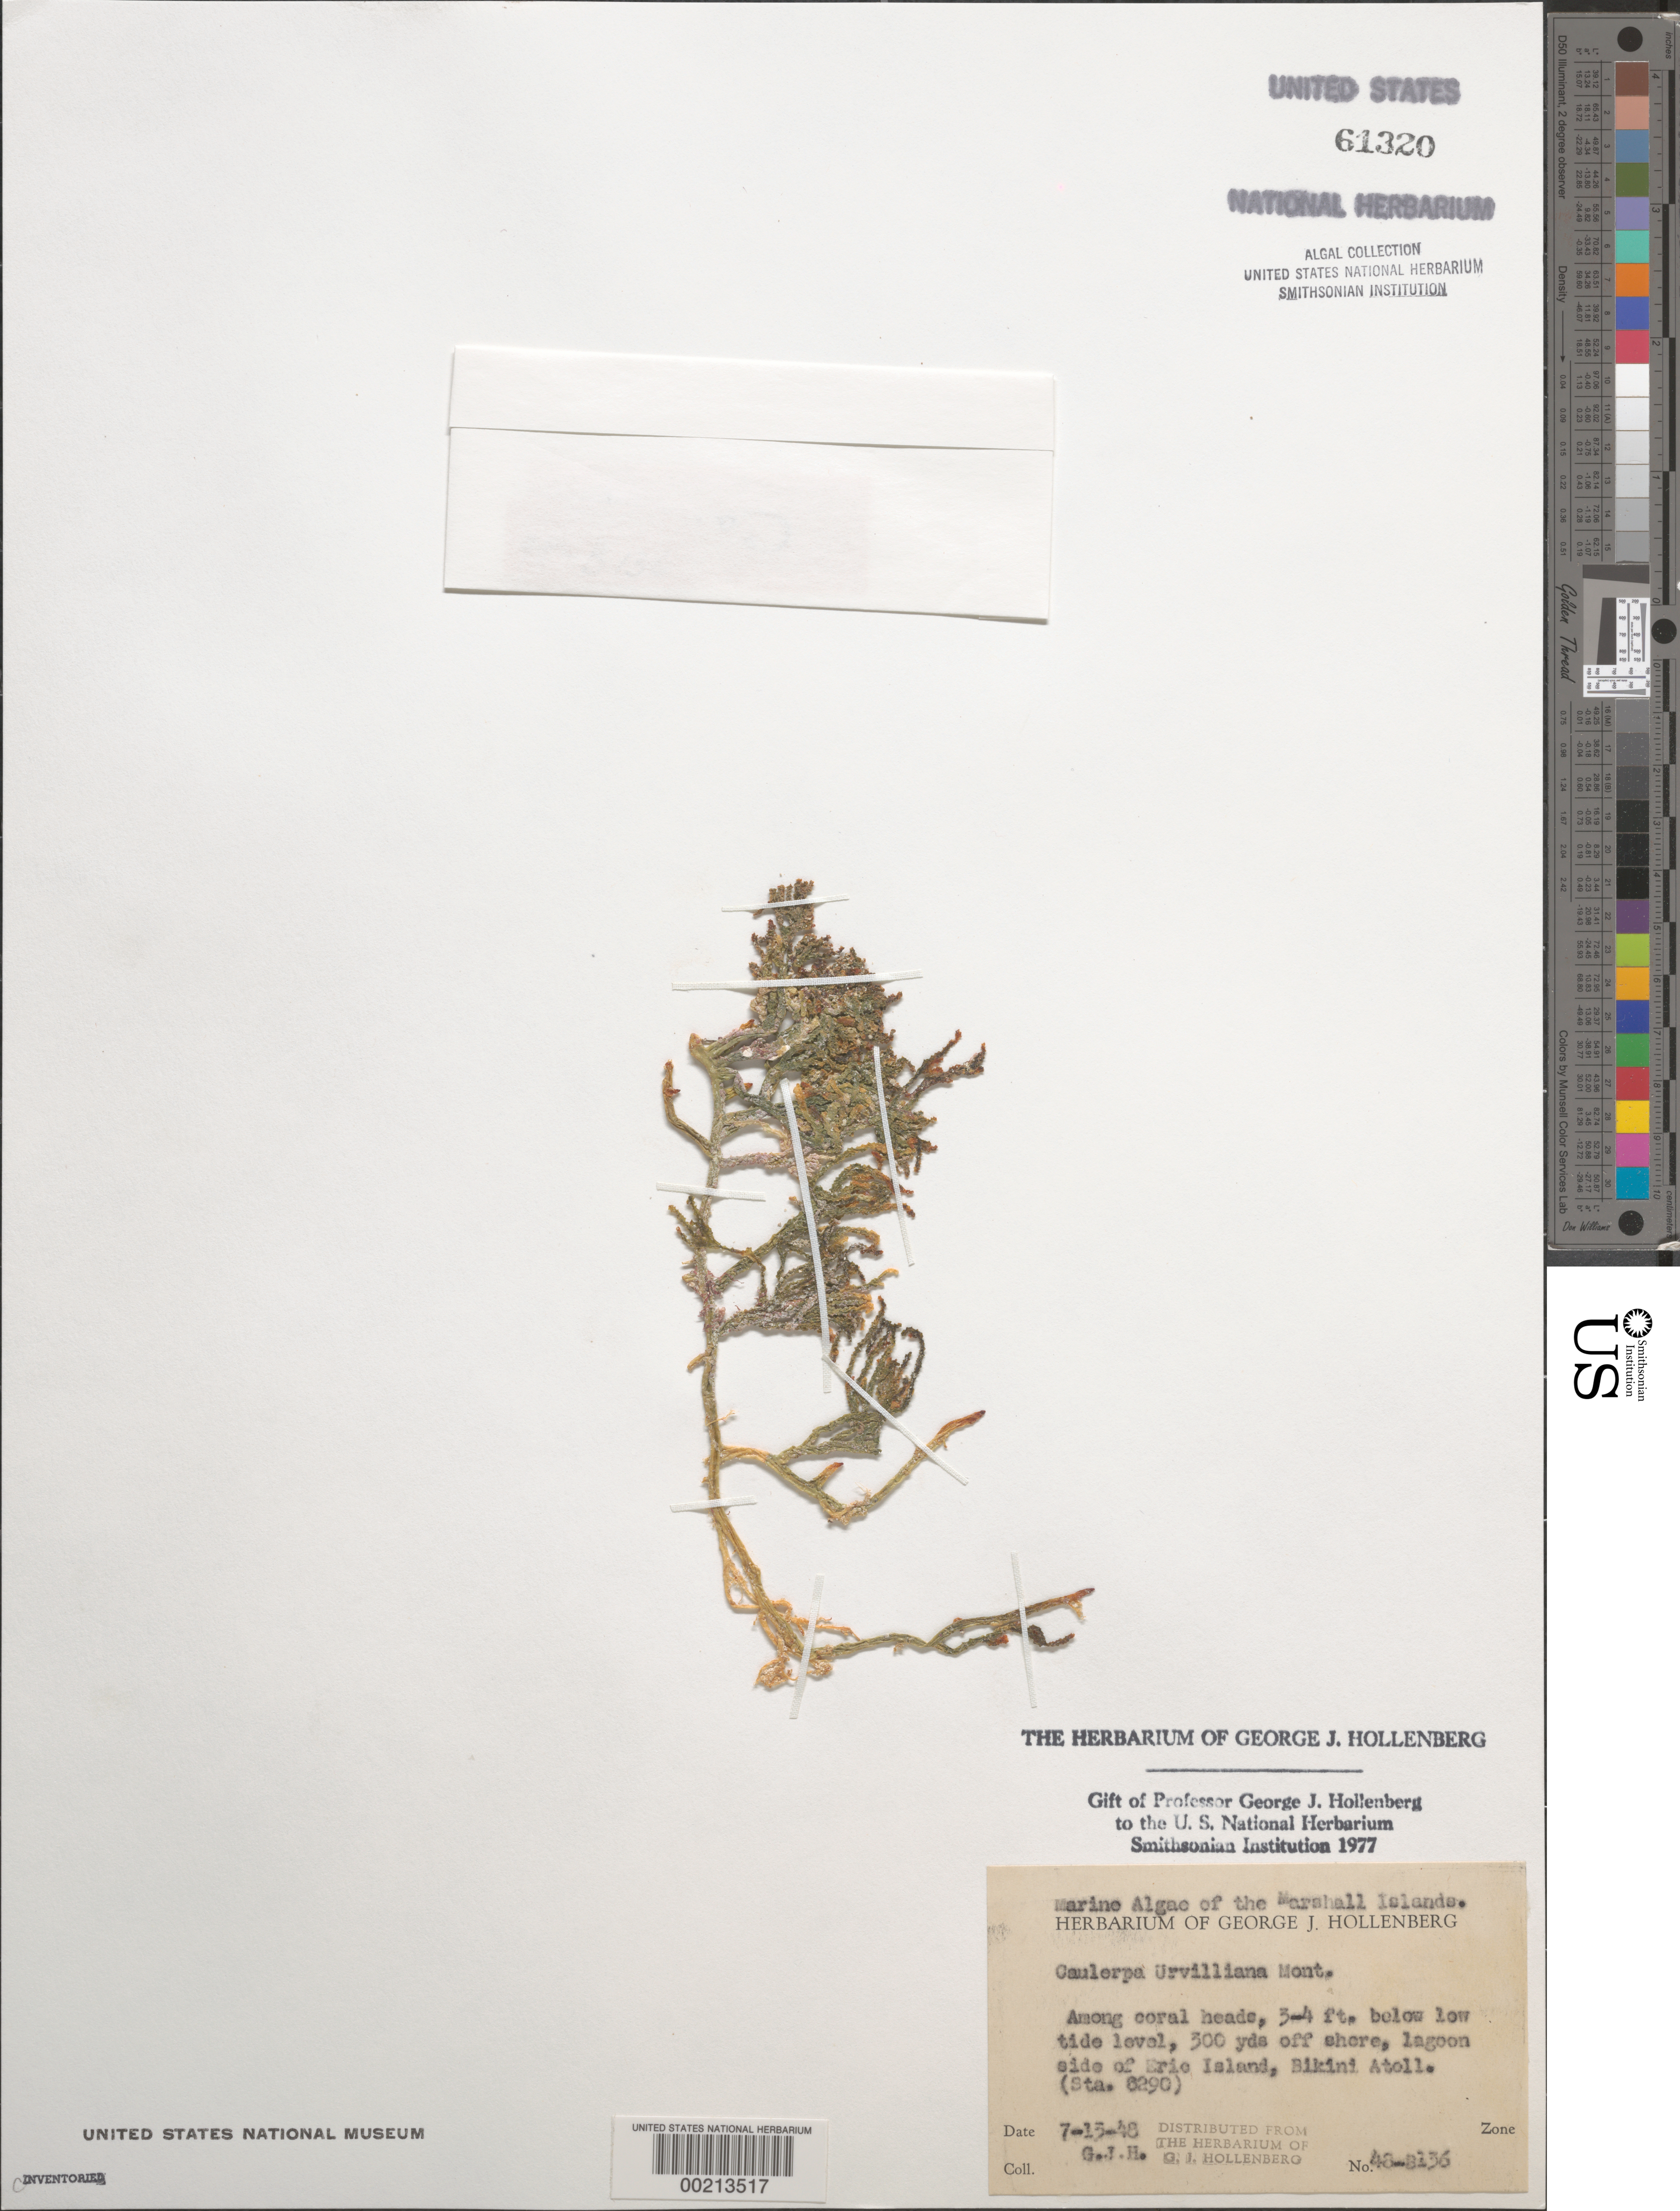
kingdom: Plantae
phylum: Chlorophyta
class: Ulvophyceae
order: Bryopsidales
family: Caulerpaceae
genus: Caulerpa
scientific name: Caulerpa urvilleana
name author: Mont.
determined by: Hollenberg, George J.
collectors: G. Hollenberg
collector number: GJH 48-b136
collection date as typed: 13 Jul 1948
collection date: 1948-07-13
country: Marshall Islands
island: Bikini Atoll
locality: Eric Islet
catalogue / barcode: US 61320